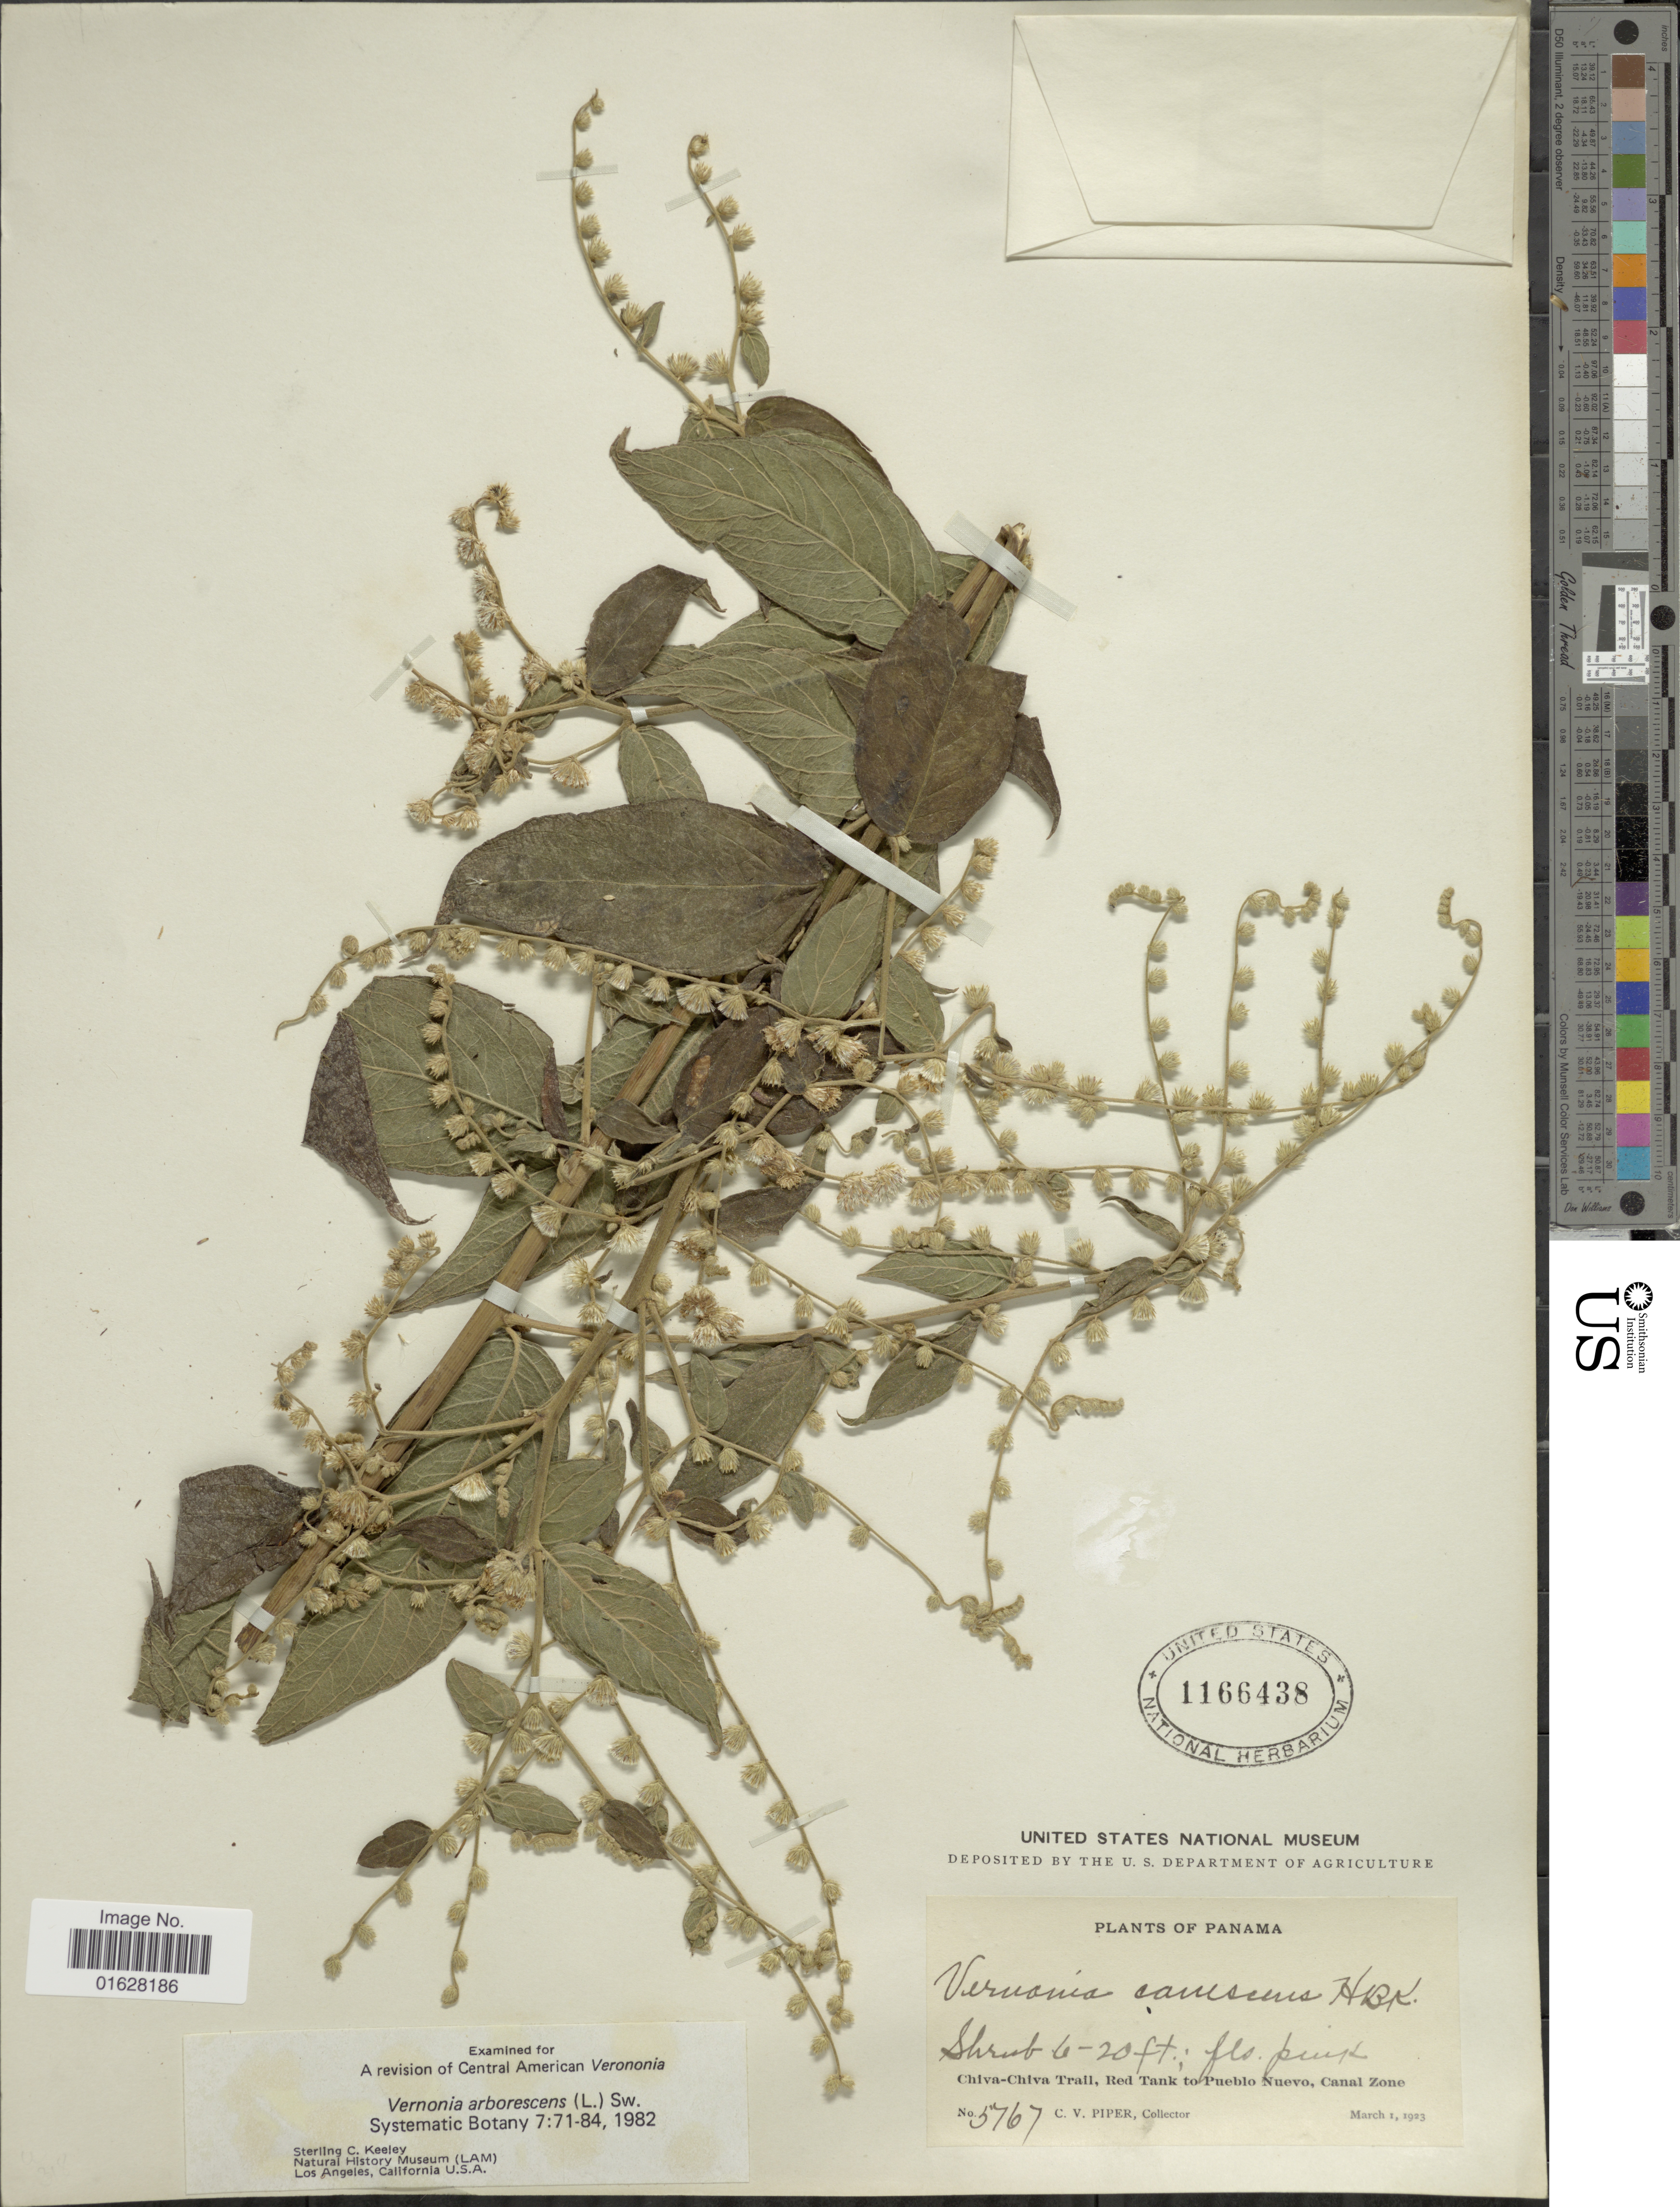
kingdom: Plantae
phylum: Tracheophyta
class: Magnoliopsida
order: Asterales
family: Asteraceae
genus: Lepidaploa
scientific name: Lepidaploa canescens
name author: (Kunth) H. Rob.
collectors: C. V. Piper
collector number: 5767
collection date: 1923-03-01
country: Panama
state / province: Panamá / Panamá Oeste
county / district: Canal Zone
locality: Chiva-Chiva Trail, Red Tank to Pueblo Nuevo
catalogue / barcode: US 1166438